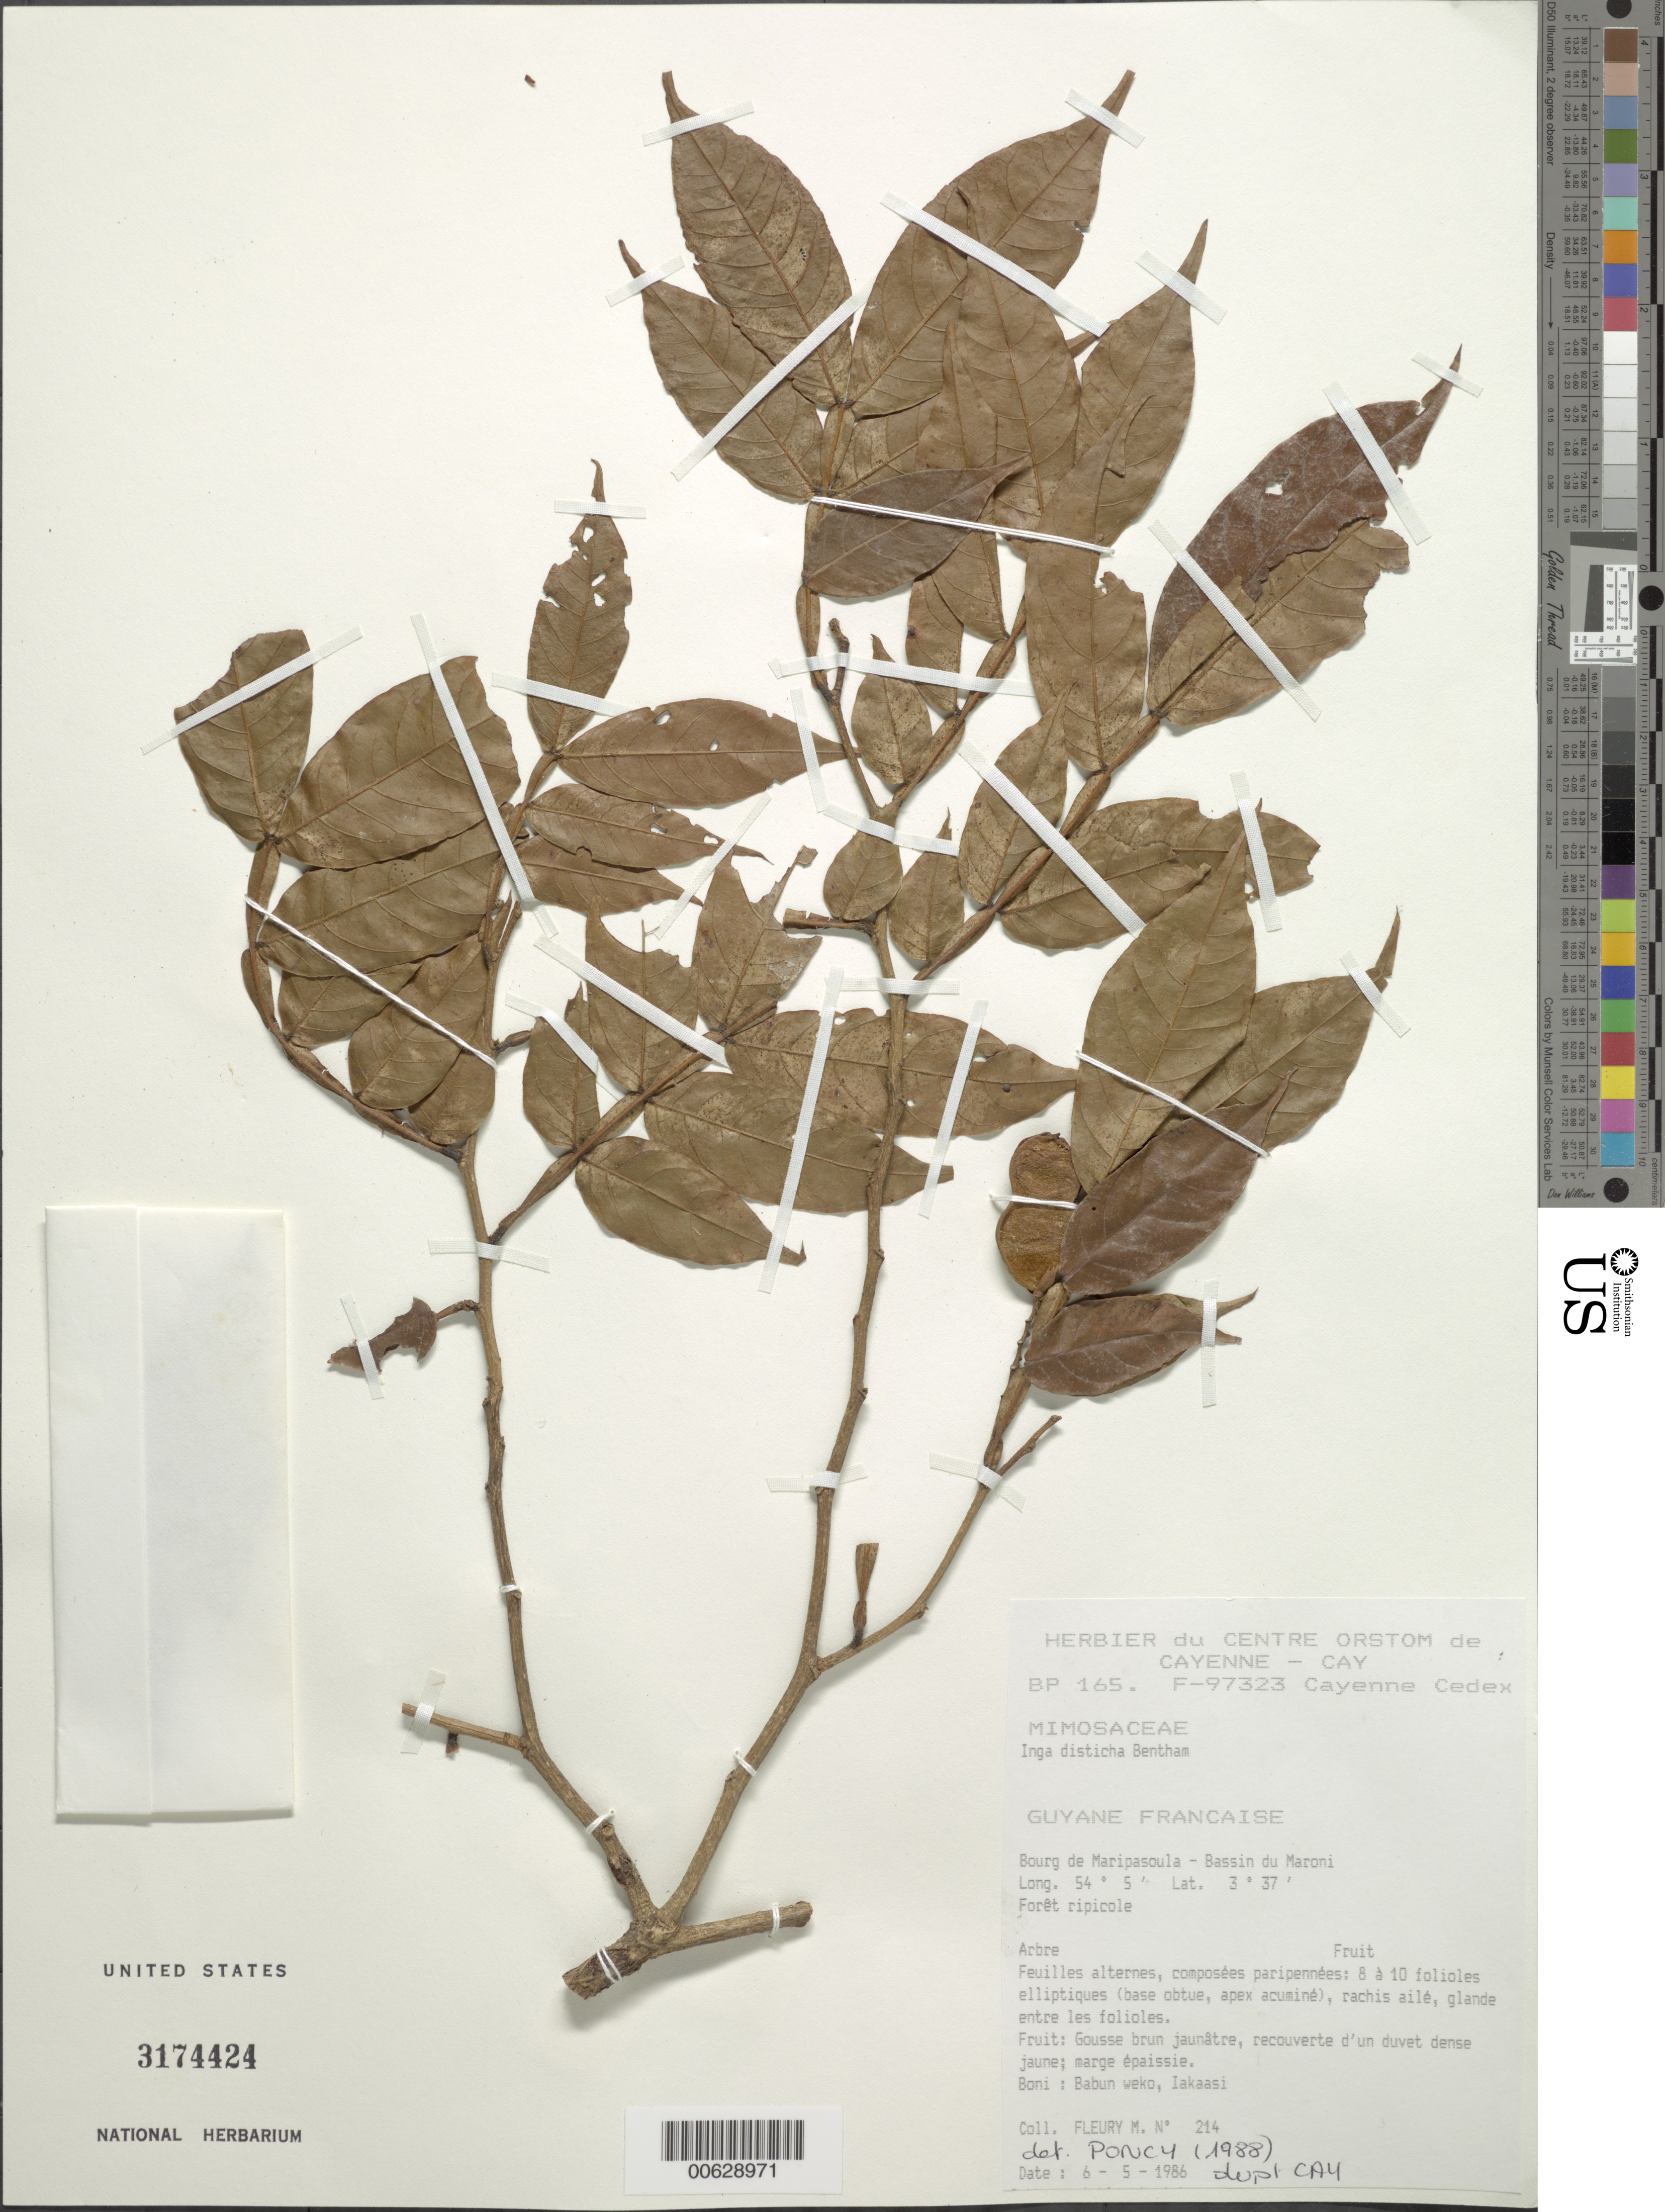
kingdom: Plantae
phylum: Tracheophyta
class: Magnoliopsida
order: Fabales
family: Fabaceae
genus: Inga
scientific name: Inga disticha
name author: Benth.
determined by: Poncy, O.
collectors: M. Fleury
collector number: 214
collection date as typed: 6-May-86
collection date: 1986-05-06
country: French Guiana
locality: Bourg de Maripasoula - Bassin du Maroni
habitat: Foret ripicole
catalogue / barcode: US 3174424